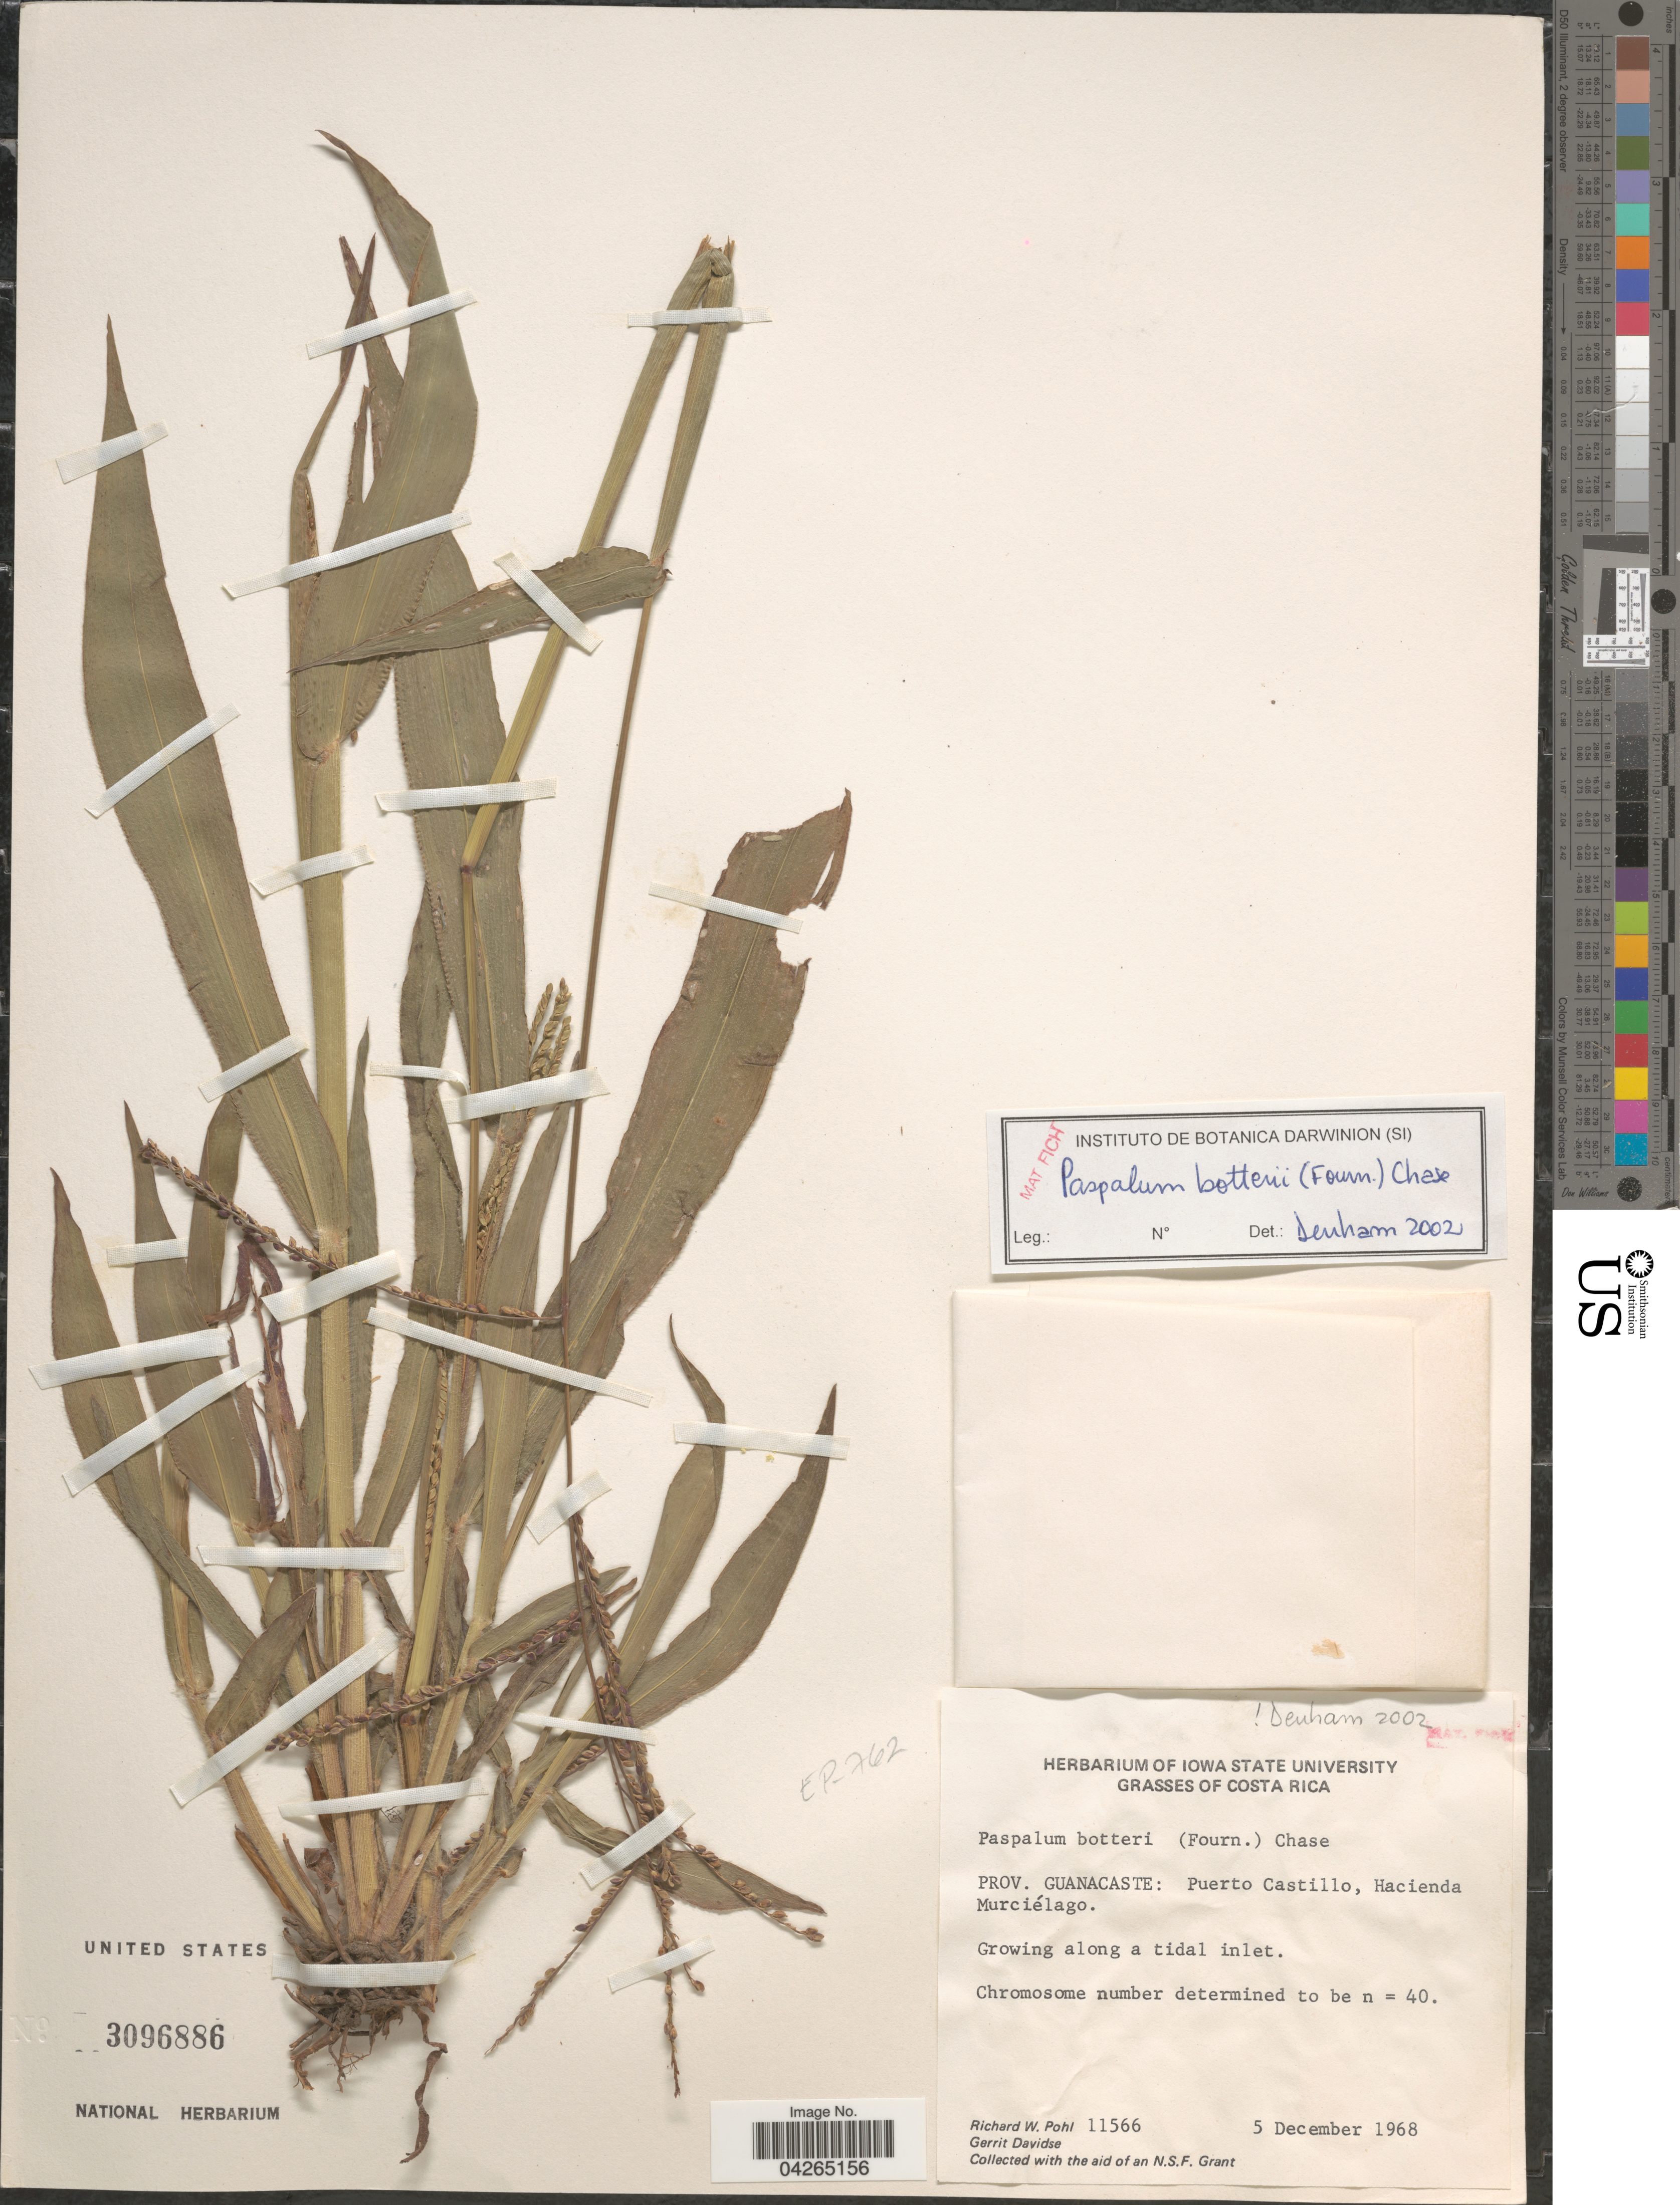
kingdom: Plantae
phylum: Tracheophyta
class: Liliopsida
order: Poales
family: Poaceae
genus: Paspalum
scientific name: Paspalum botterii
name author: (E. Fourn.) Chase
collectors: R. W. Pohl & G. Davidse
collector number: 11566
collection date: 1968-12-05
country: Costa Rica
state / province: Guanacaste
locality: Puerto Castillo, Hacienda Murciélago.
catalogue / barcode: US 3096886